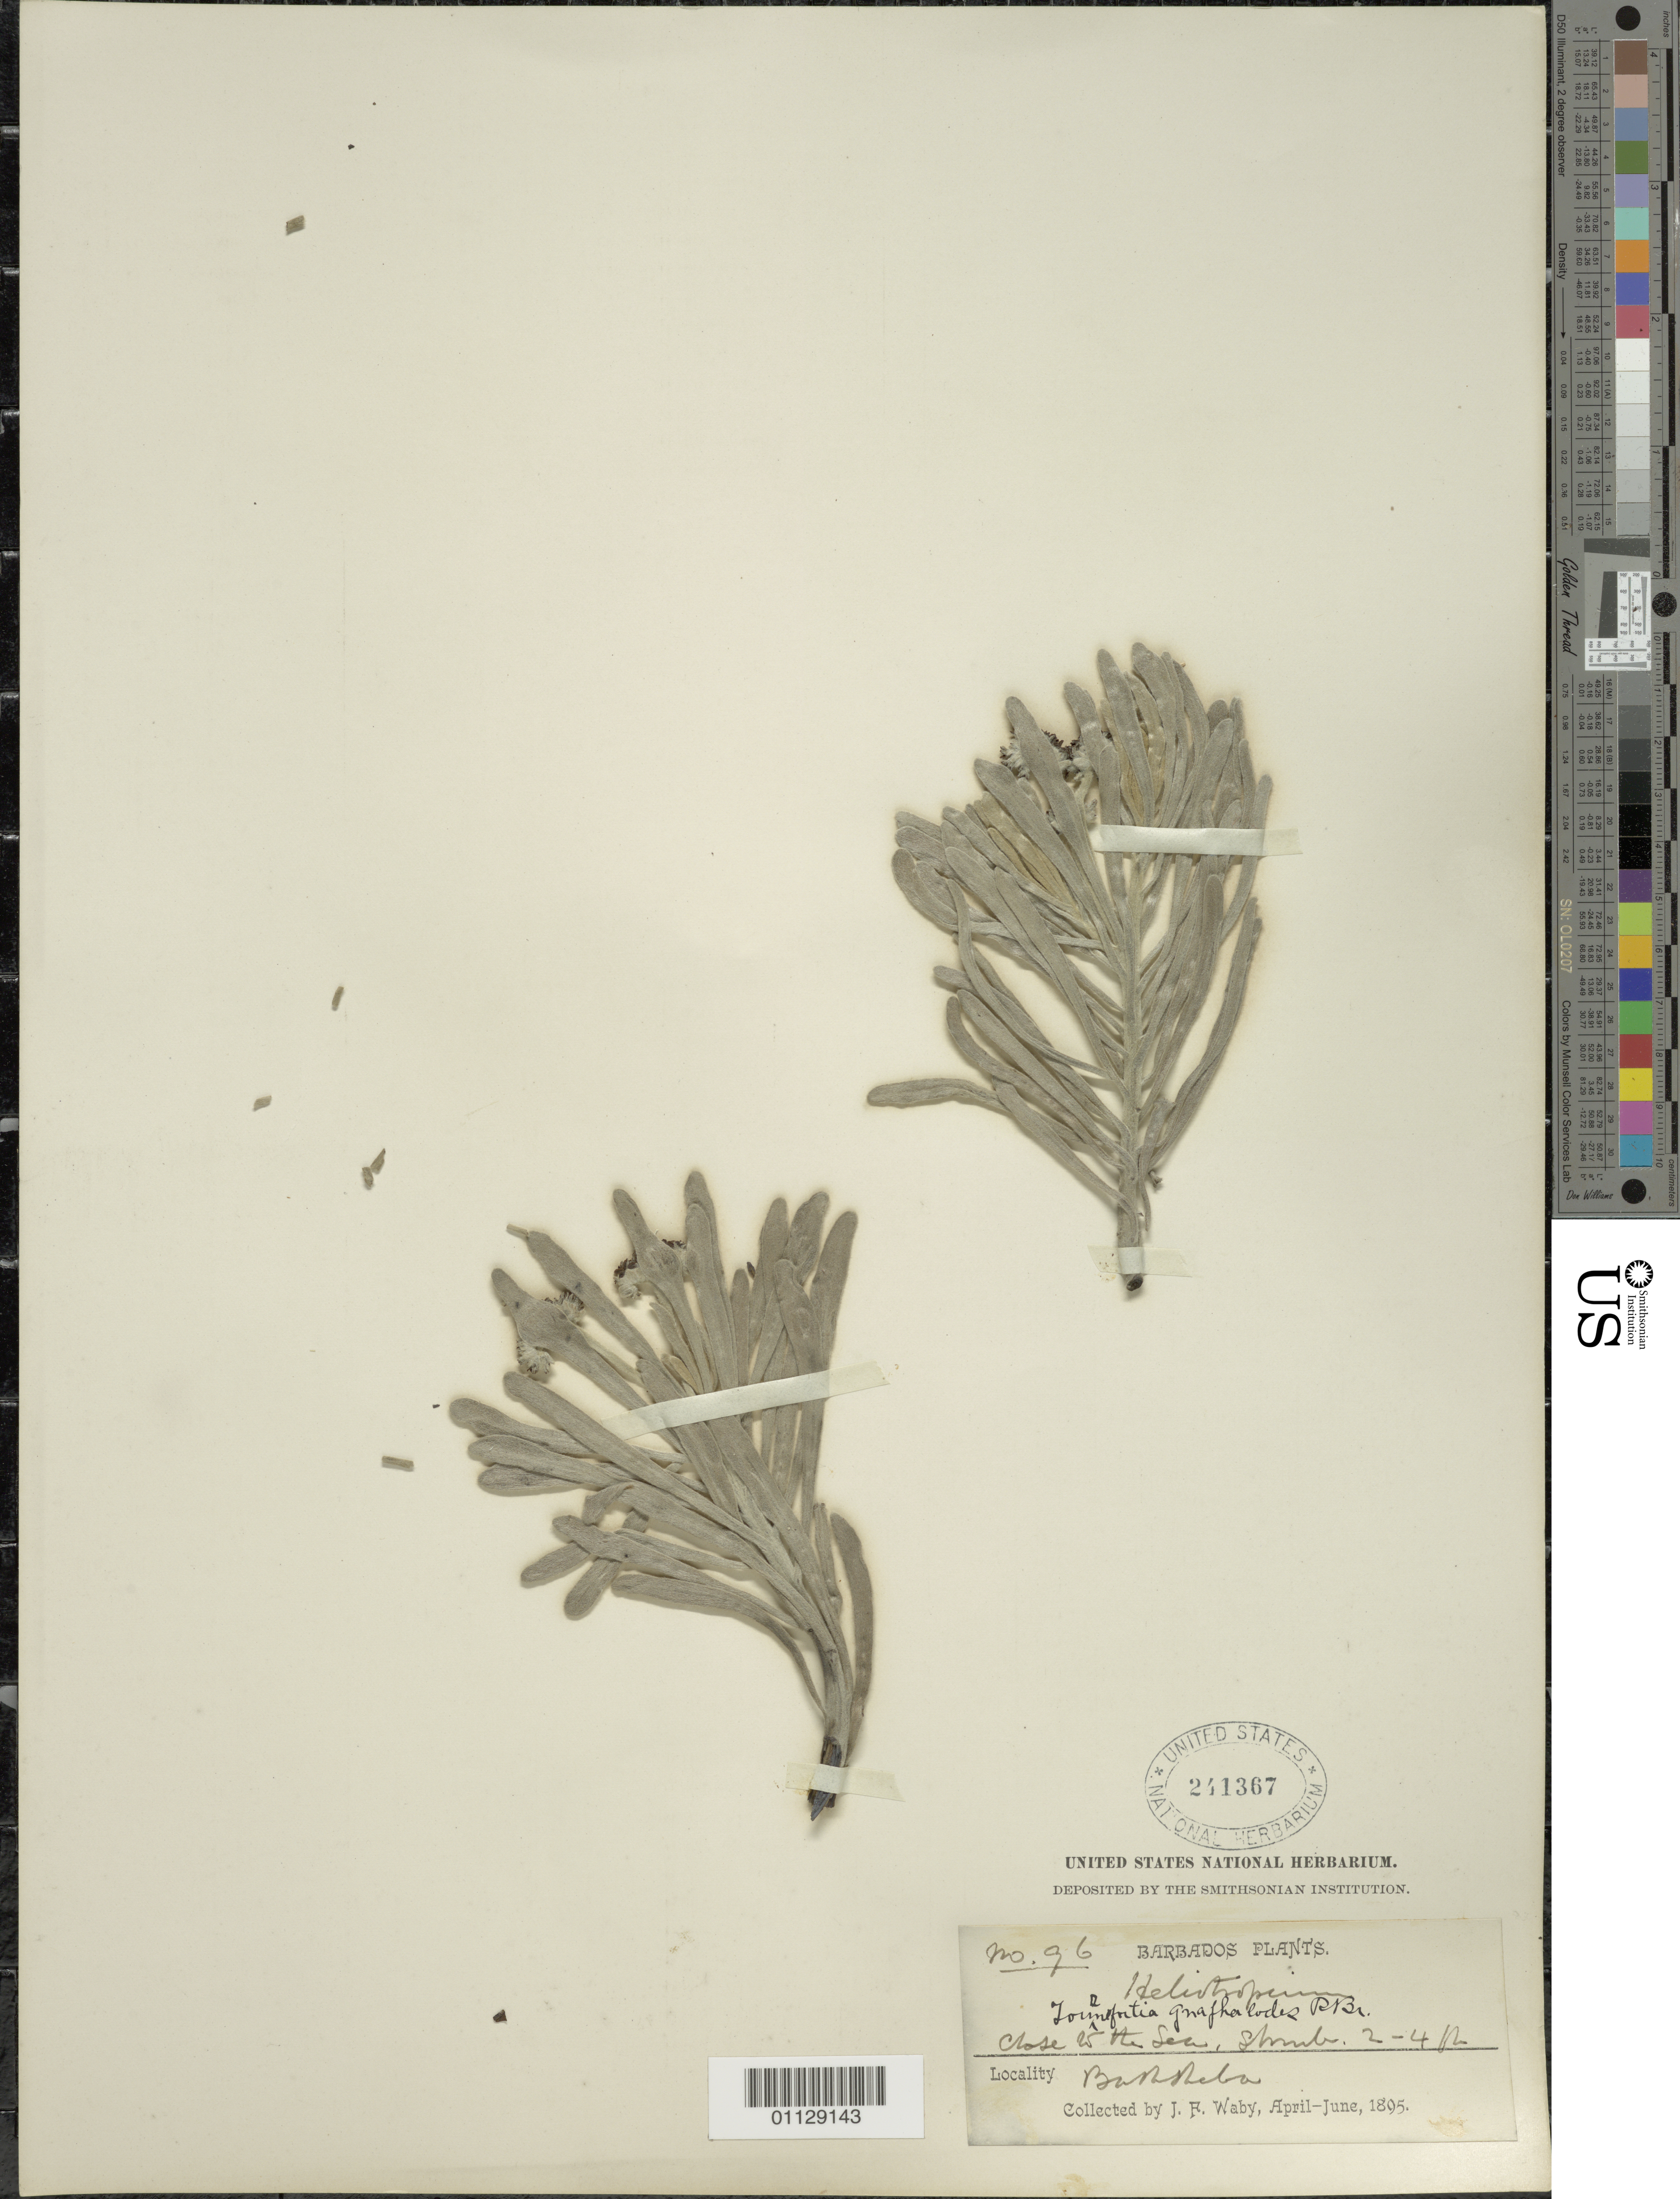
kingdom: Plantae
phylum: Tracheophyta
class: Magnoliopsida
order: Boraginales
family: Heliotropiaceae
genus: Tournefortia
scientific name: Tournefortia gnaphalodes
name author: (L.) R. Br.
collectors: J. Waby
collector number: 96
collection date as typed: Apr 1895 to Jun 1895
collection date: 1895-04/1895-06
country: Barbados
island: Barbados I.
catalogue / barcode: US 241367